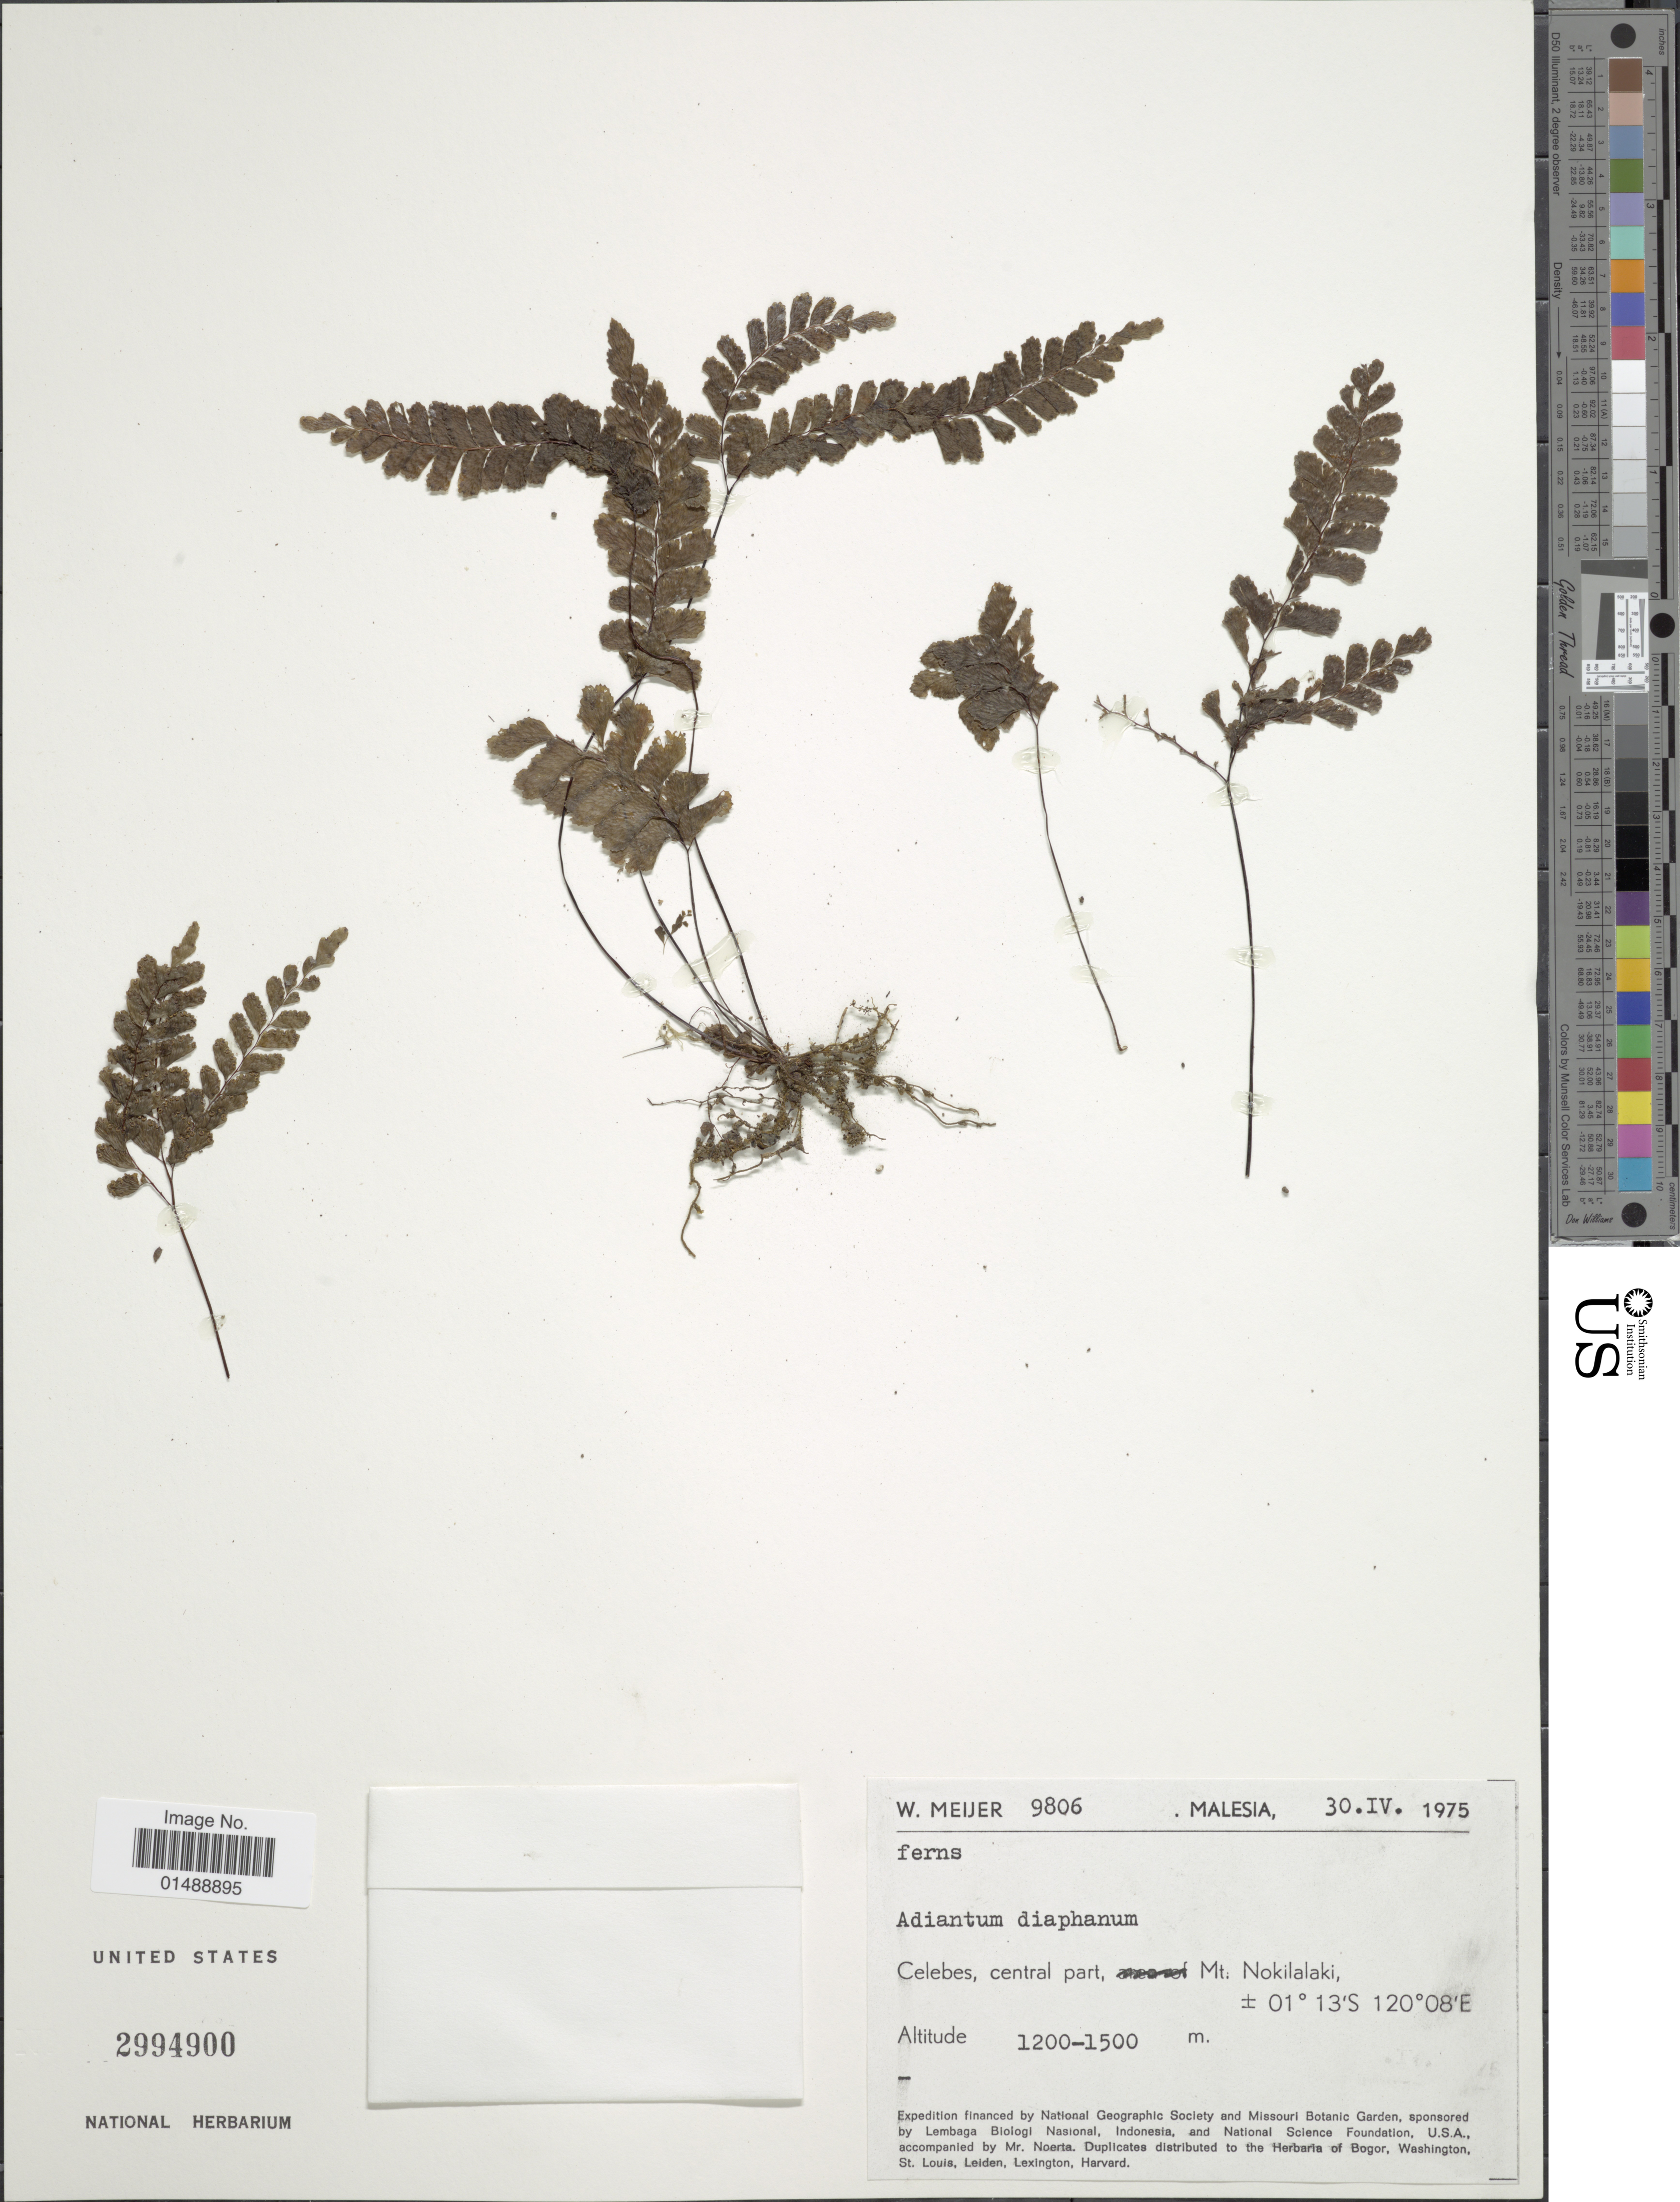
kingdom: Plantae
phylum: Tracheophyta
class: Polypodiopsida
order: Polypodiales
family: Pteridaceae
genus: Adiantum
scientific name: Adiantum diaphanum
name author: Blume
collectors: W. Meijer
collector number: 9806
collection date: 1975-04-30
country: Malaysia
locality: Celebes, Central part, Mt. Nokilalaki, Malesia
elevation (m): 1200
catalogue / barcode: US 2994900